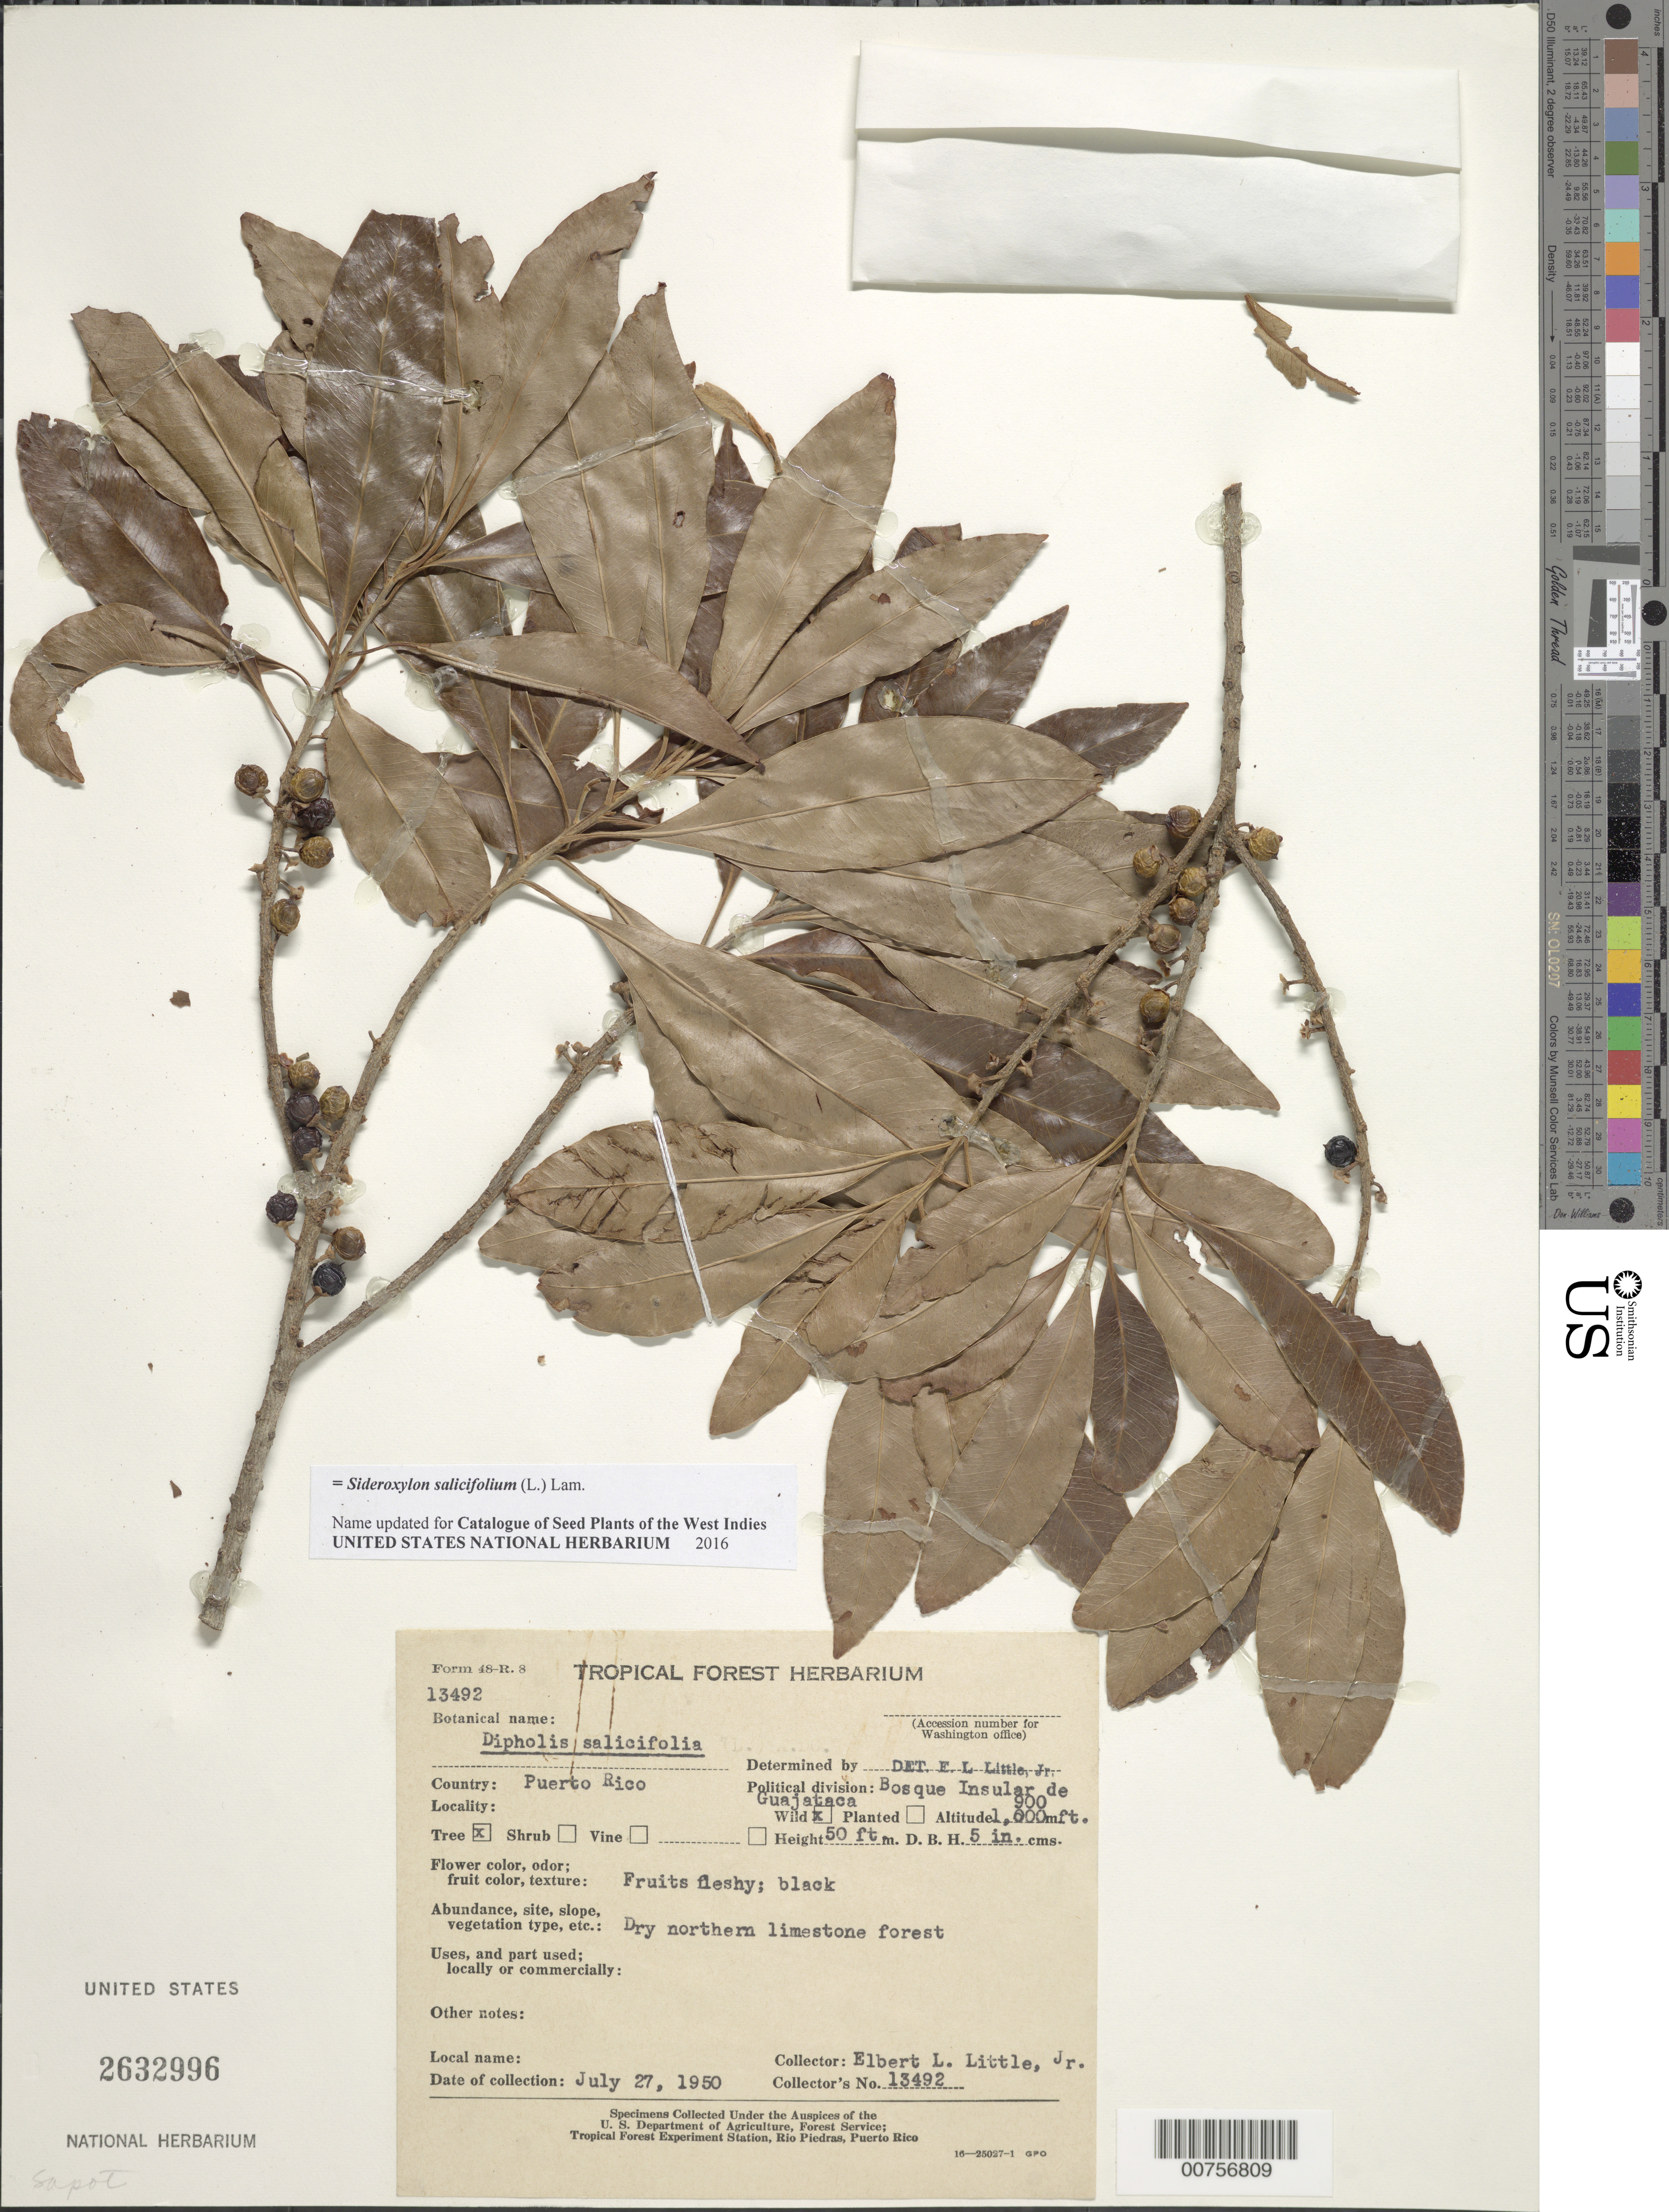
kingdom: Plantae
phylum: Tracheophyta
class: Magnoliopsida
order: Ericales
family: Sapotaceae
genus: Sideroxylon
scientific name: Sideroxylon salicifolium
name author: (L.) Lam.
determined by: Little, Elbert L., Jr., (FSSR), United States Department of Agriculture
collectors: E. L. Little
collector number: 13492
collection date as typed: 27 Jul 1950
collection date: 1950-07-27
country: Puerto Rico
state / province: Quebradillas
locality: Bosque Insular de Guajataca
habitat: Dry northern limestone forest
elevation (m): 274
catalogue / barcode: US 2632996